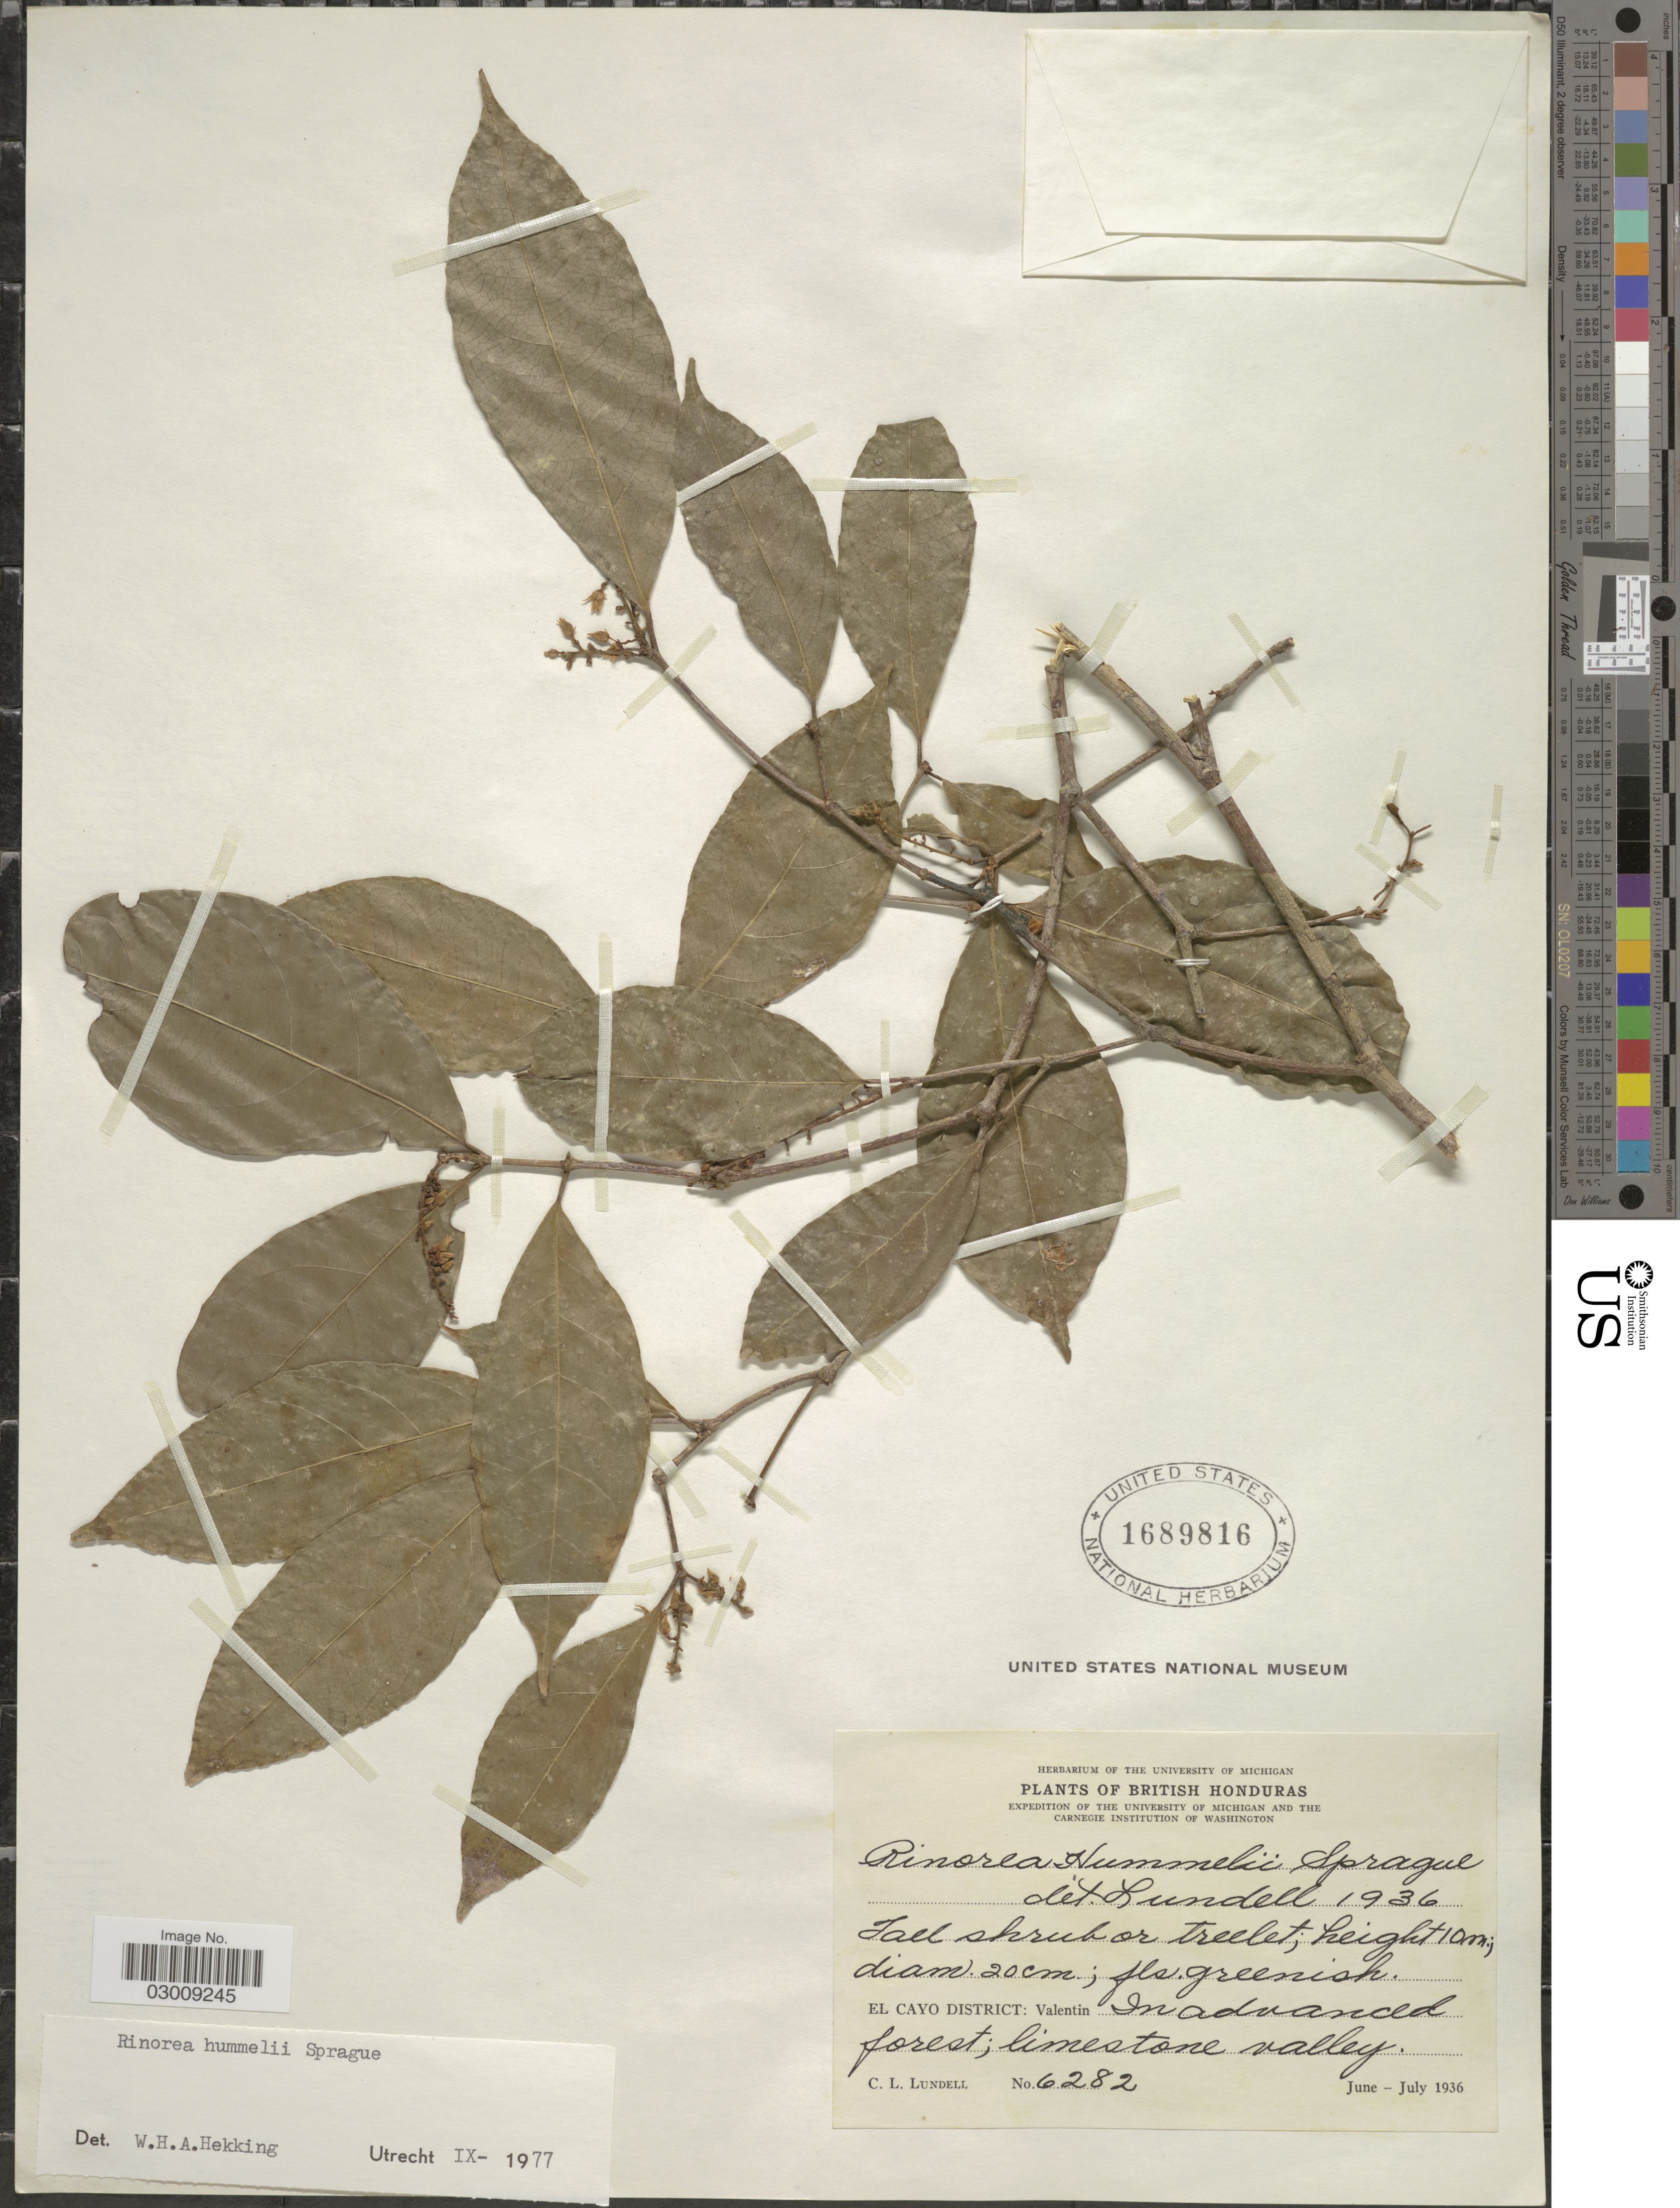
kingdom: Plantae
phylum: Tracheophyta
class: Magnoliopsida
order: Malpighiales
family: Violaceae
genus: Rinorea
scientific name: Rinorea hummelii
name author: Sprague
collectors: C. L. Lundell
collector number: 6282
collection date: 1936-06/1936-07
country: Belize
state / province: Cayo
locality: British Honduras. El Cayo District: Valentin.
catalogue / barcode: US 1689816